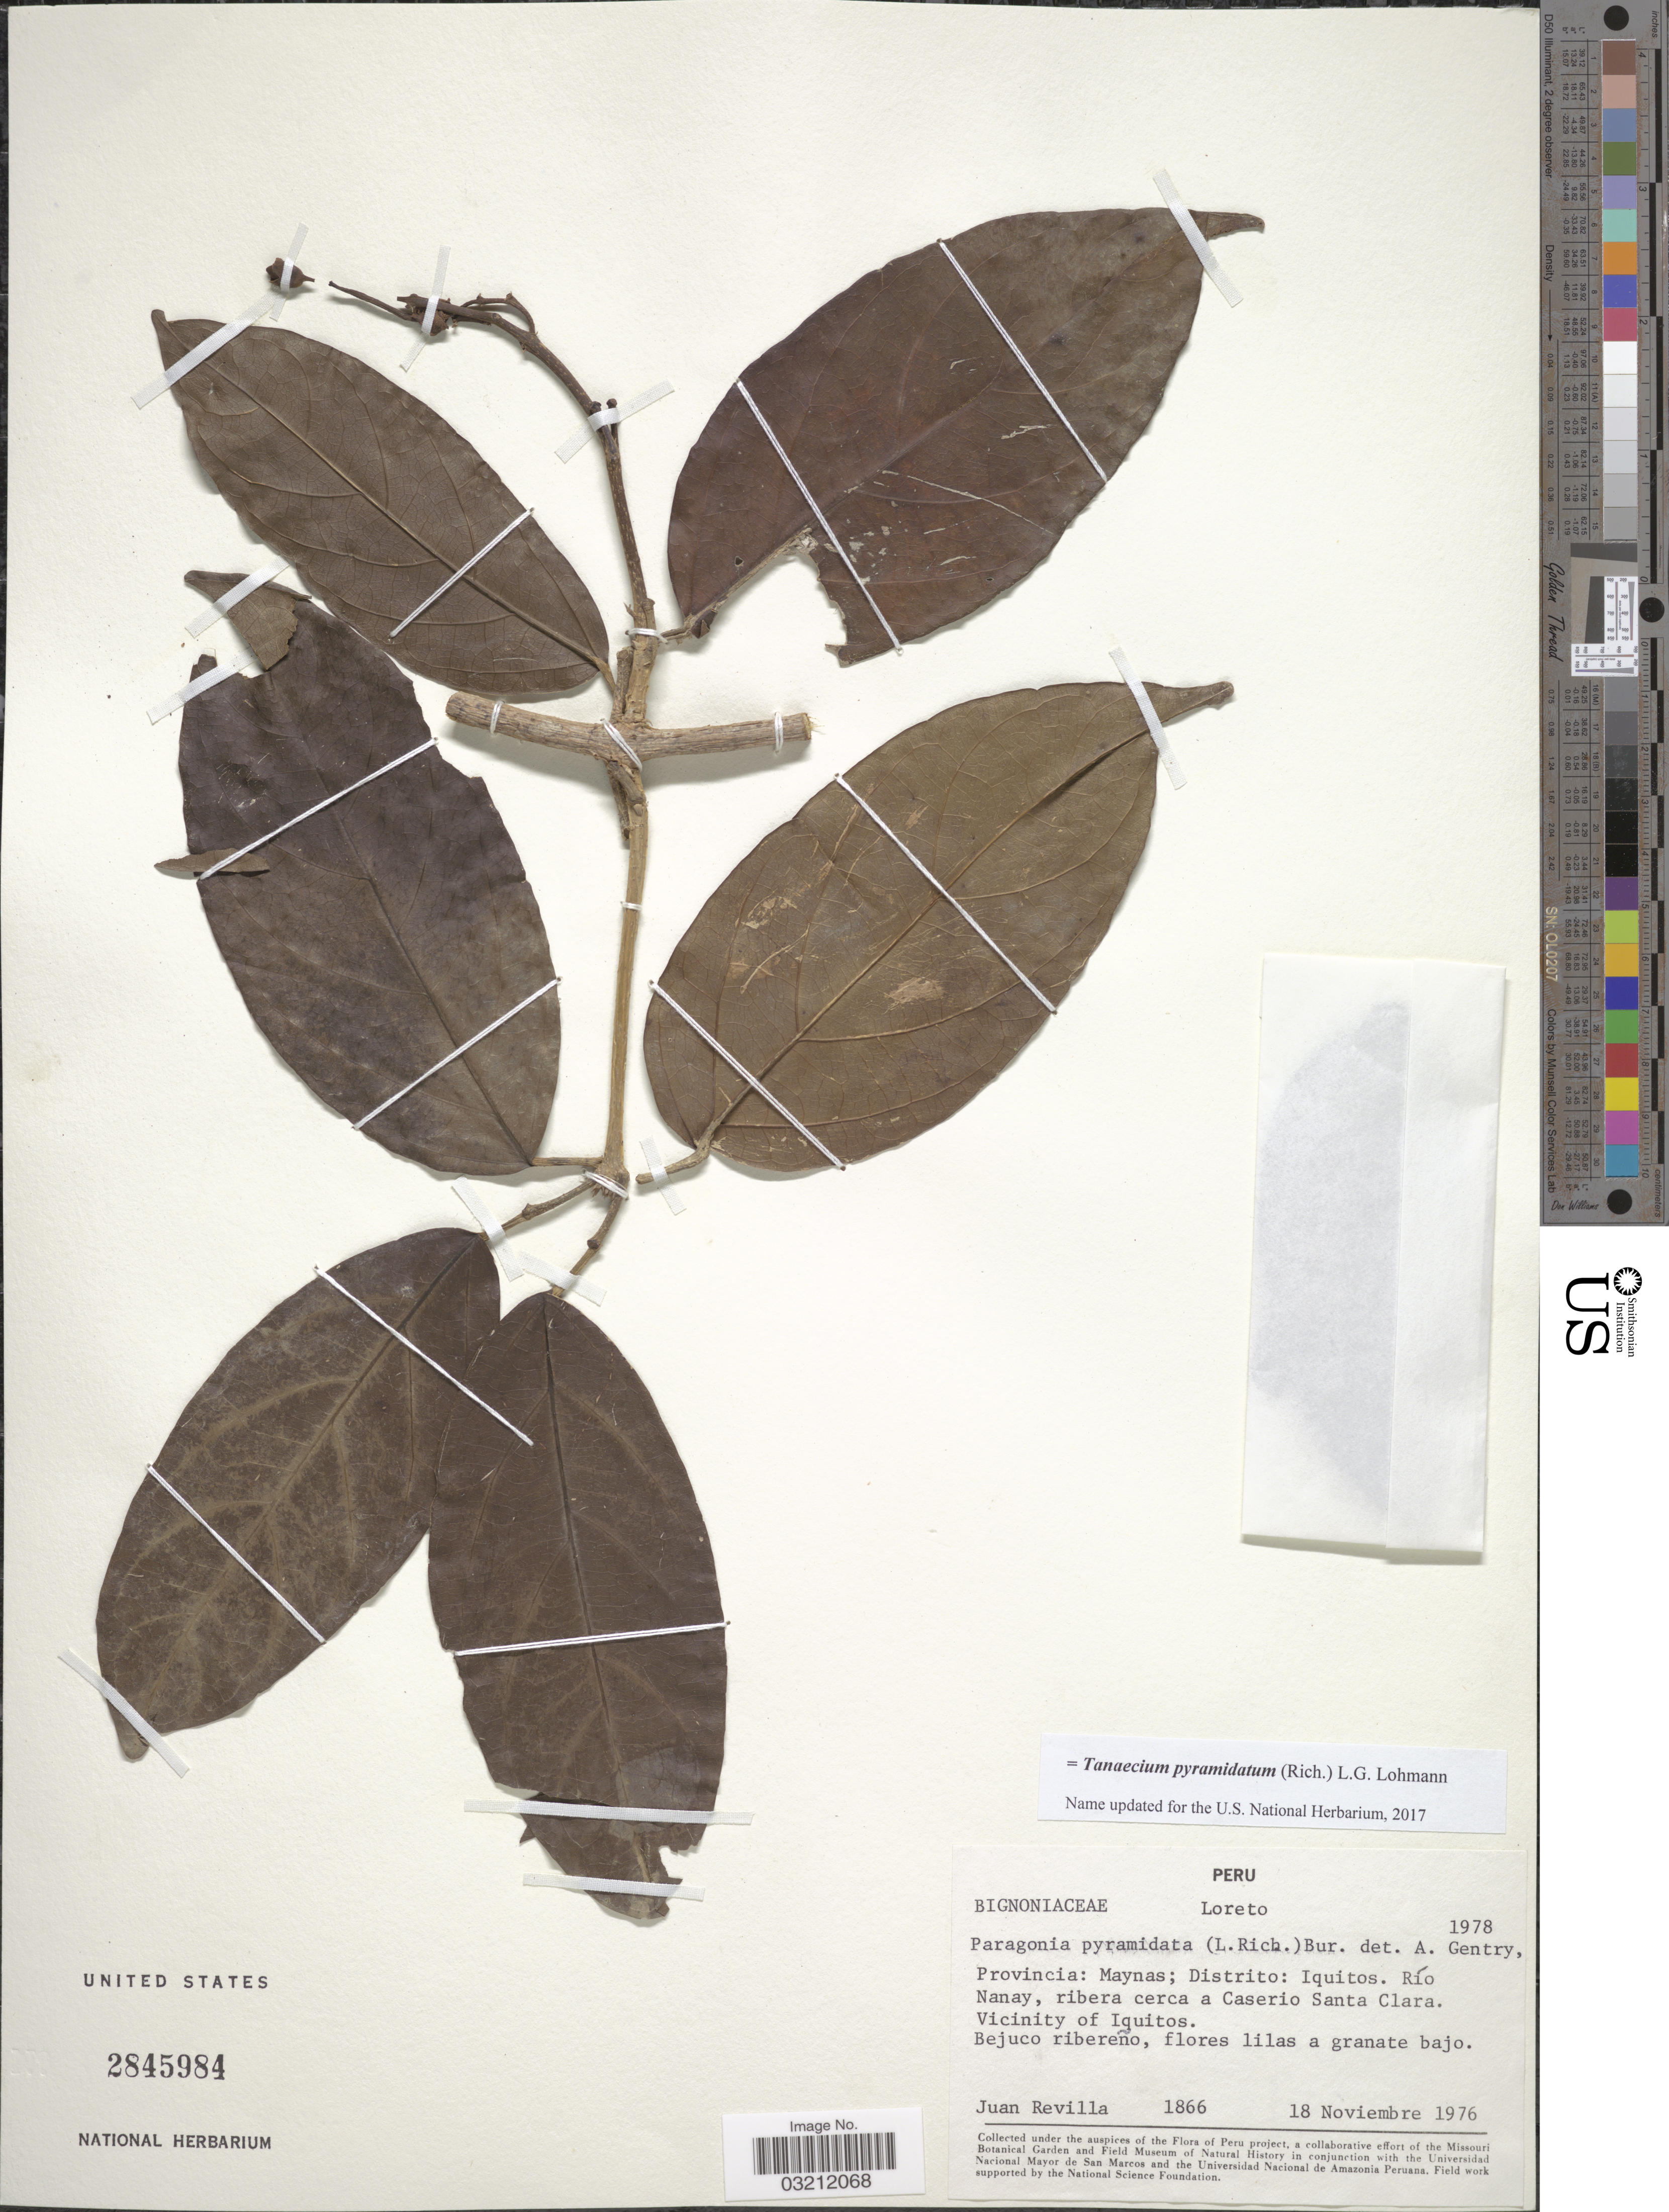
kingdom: Plantae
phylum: Tracheophyta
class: Magnoliopsida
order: Lamiales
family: Bignoniaceae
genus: Tanaecium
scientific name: Tanaecium pyramidatum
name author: (Rich.) L.G. Lohmann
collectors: J. Revilla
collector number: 1866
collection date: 1976-11-18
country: Peru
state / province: Loreto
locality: Provincia: Maynas; Distrito: Iquitos. Río Nanay, ribera cerca a Caserio Santa Clara. Vicinity of Iquitos.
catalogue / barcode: US 2845984